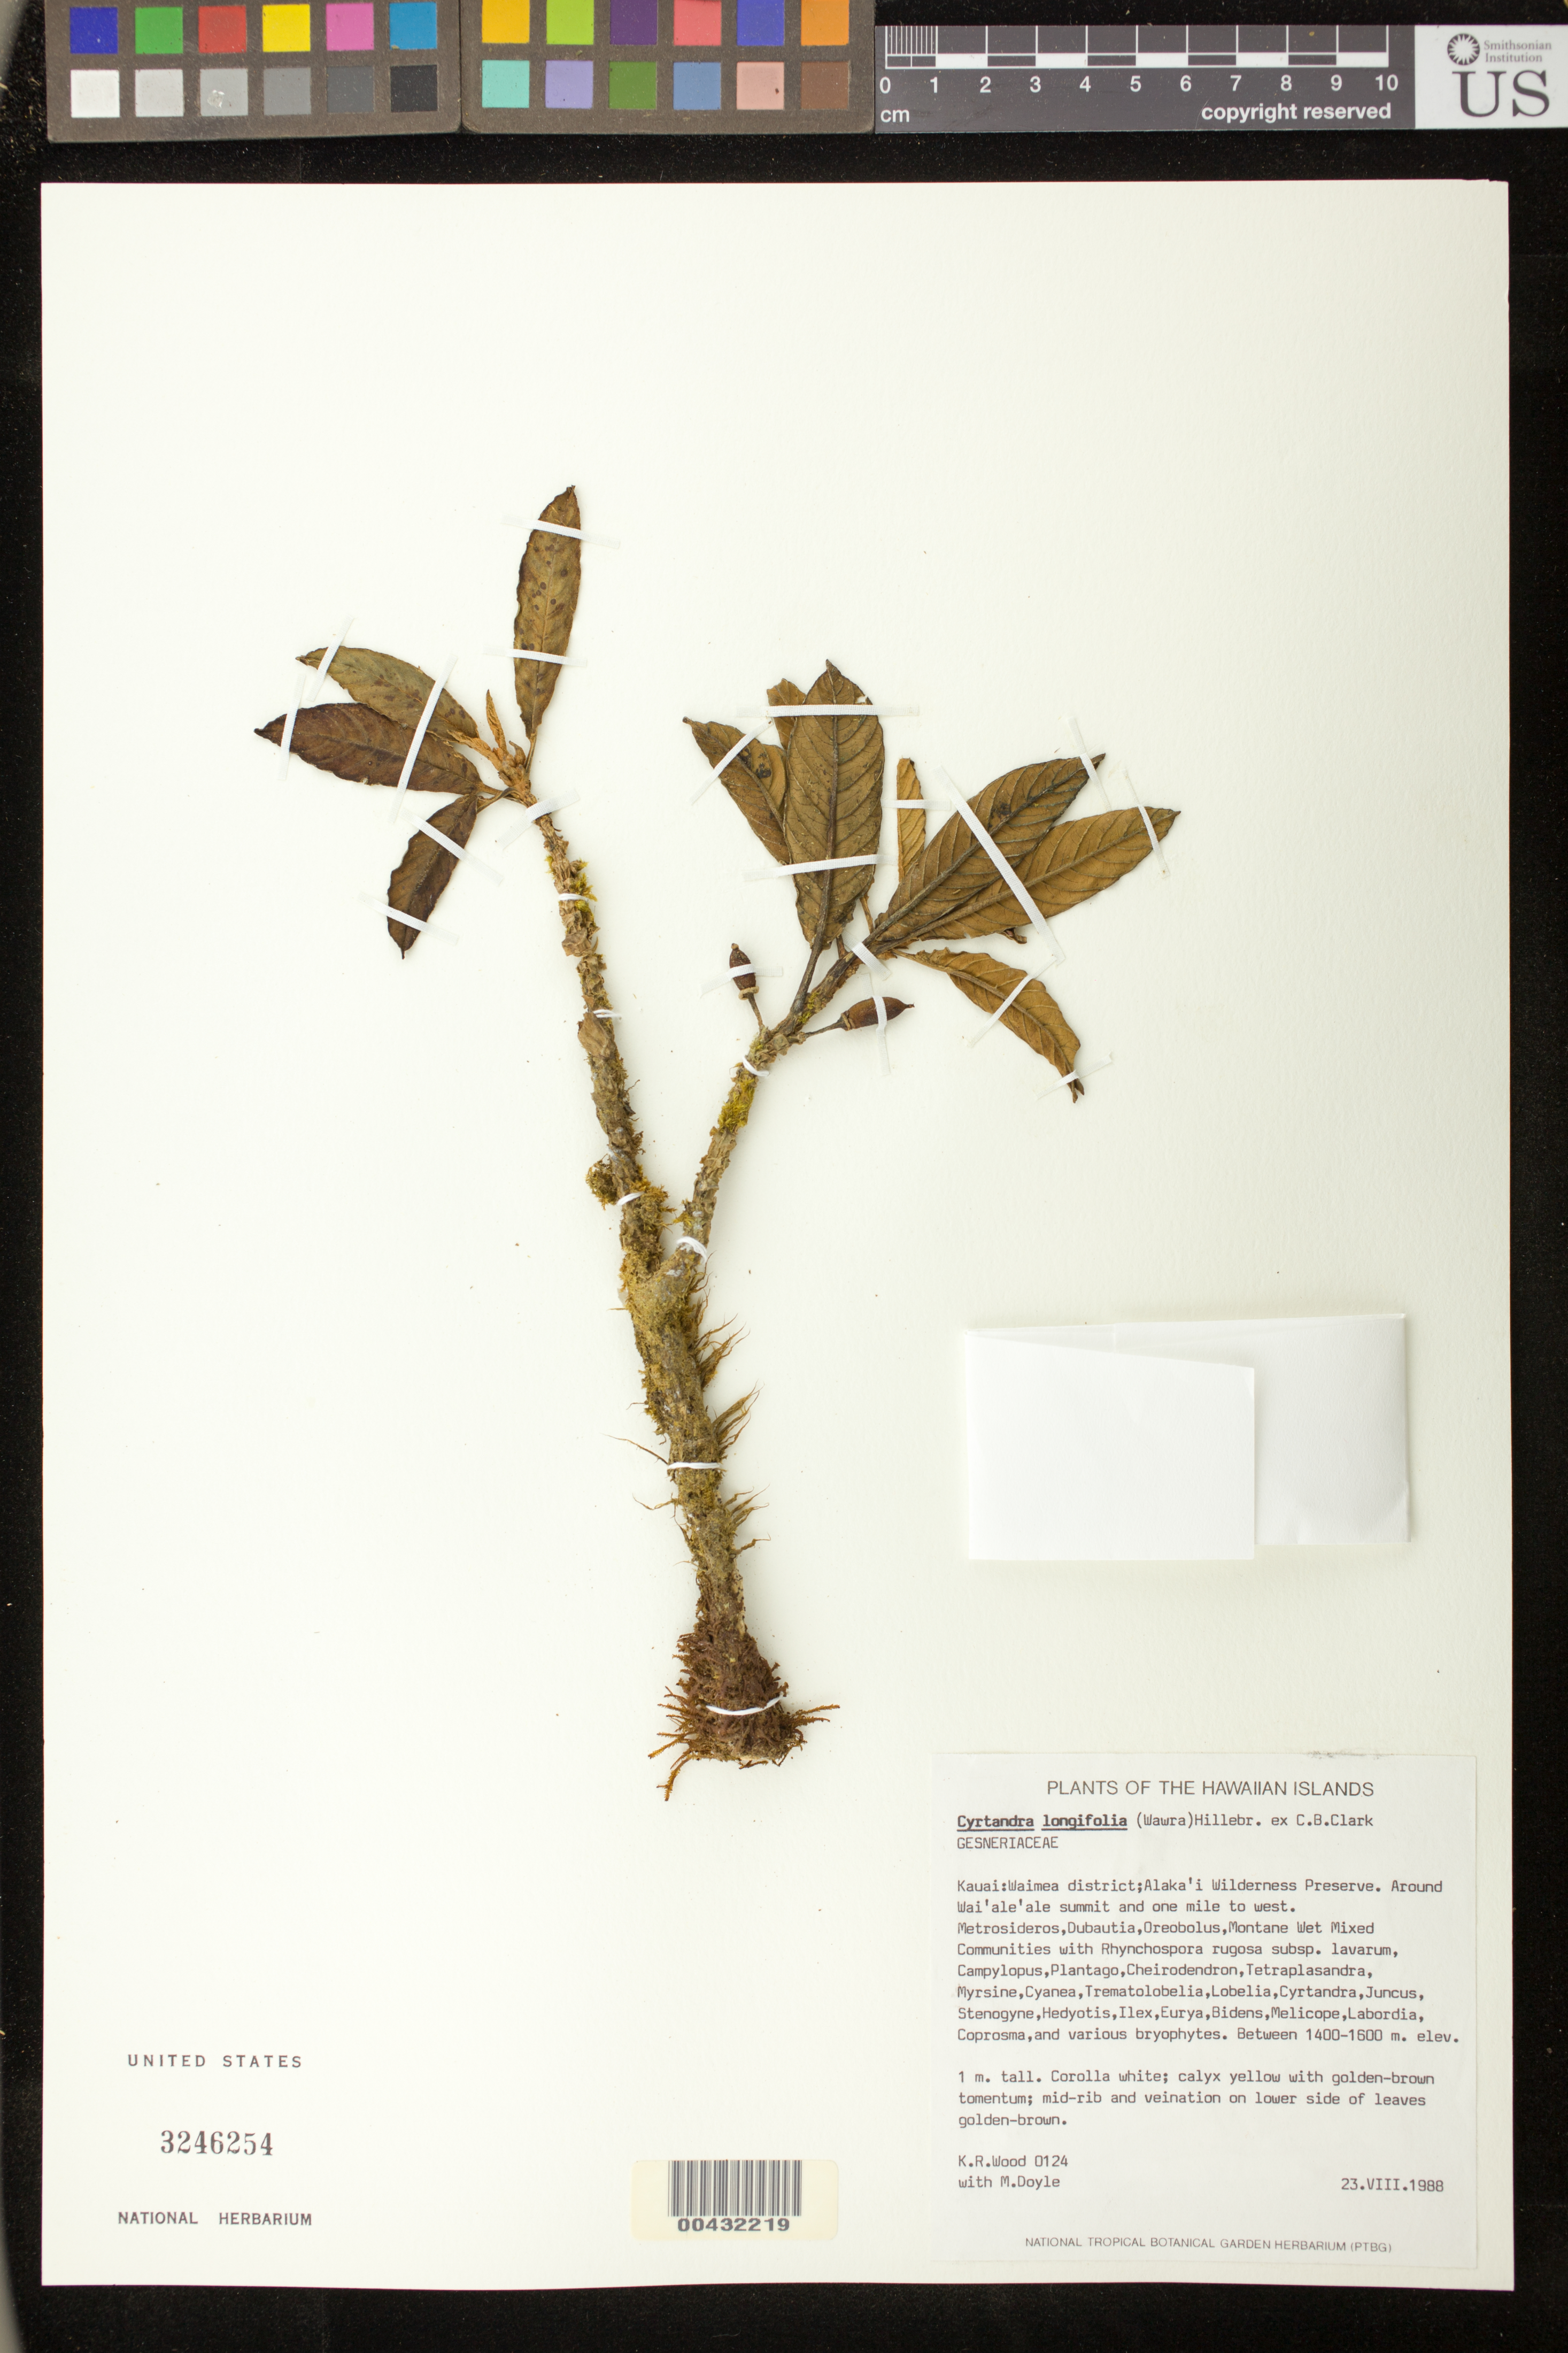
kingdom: Plantae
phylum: Tracheophyta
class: Magnoliopsida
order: Lamiales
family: Gesneriaceae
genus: Cyrtandra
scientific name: Cyrtandra longifolia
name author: (Wawra) Hillebr. ex C.B. Clarke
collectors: K. R. Wood & M. Doyle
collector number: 0124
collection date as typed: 23 Aug 1988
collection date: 1988-08-23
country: United States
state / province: Hawaii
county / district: Kauai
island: Kaua'i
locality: Waimea district, Alaka'i wilderness preserve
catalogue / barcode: US 3246254